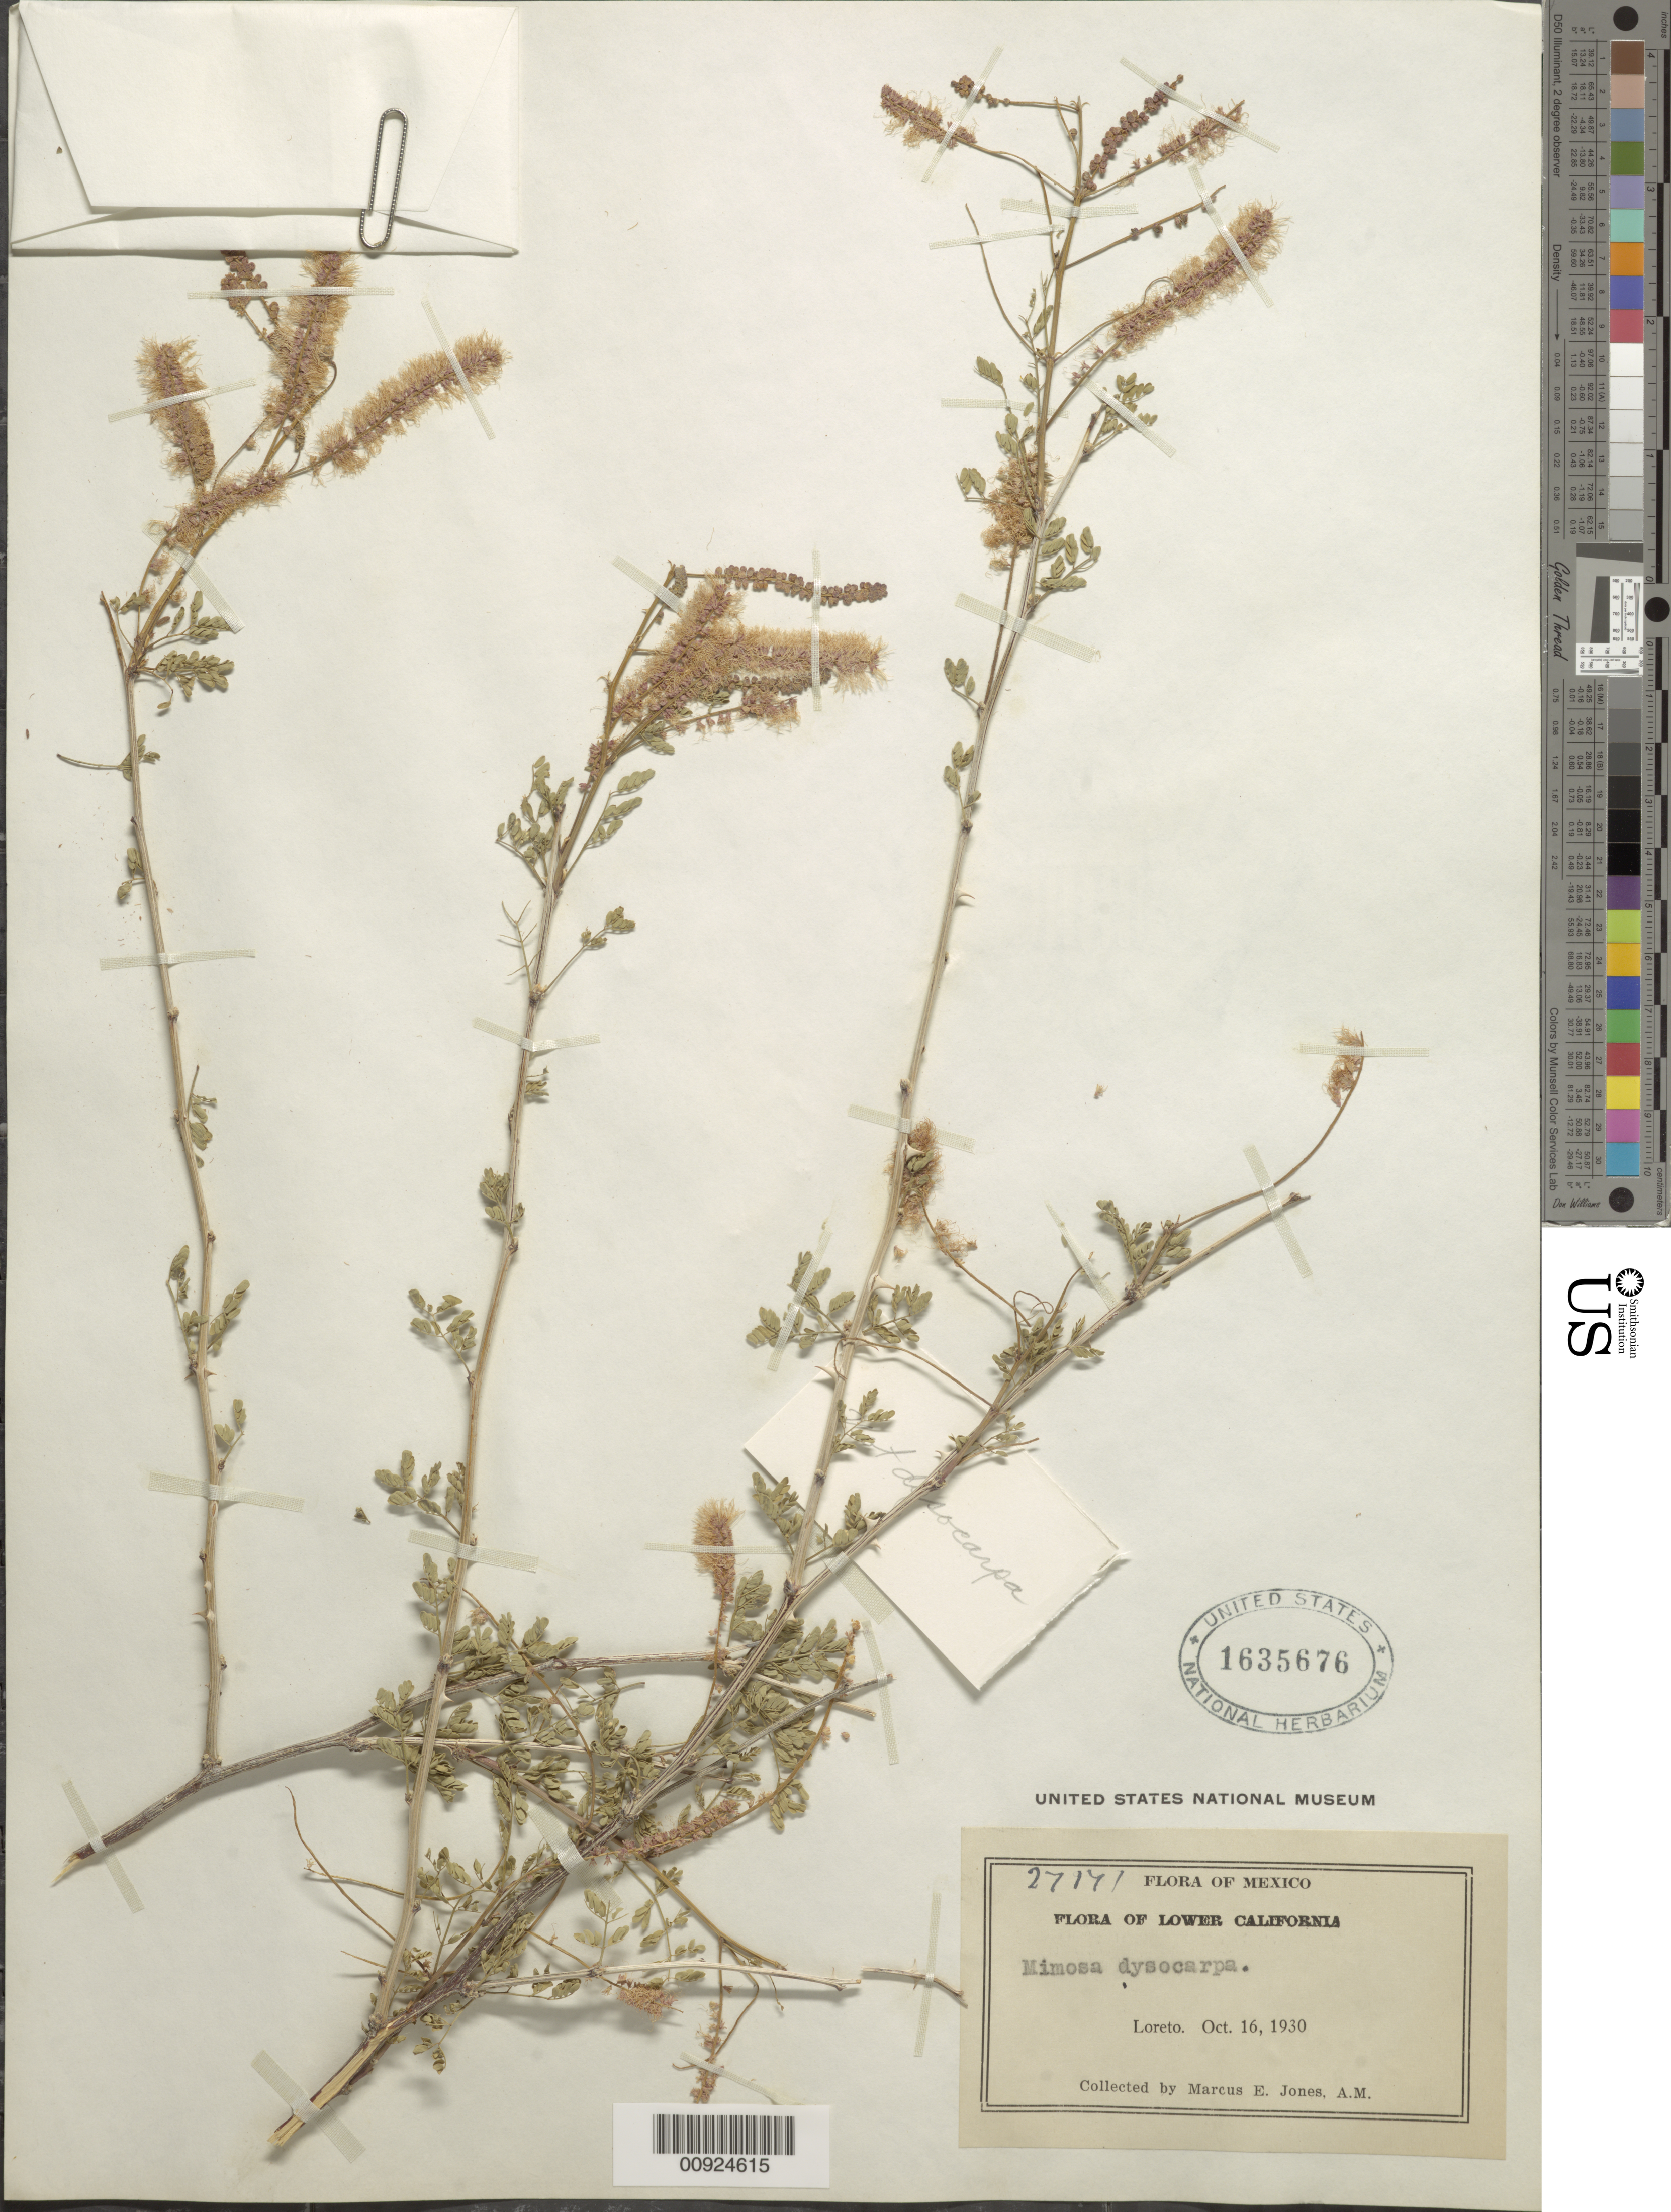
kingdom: Plantae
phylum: Tracheophyta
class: Magnoliopsida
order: Fabales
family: Fabaceae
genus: Mimosa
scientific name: Mimosa dysocarpa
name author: Benth. ex A. Gray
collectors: M. E. Jones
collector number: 27171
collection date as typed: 16 Oct 1930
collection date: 1930-10-16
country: Mexico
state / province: Baja California Sur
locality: Loreto, Lower California.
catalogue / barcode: US 1635676